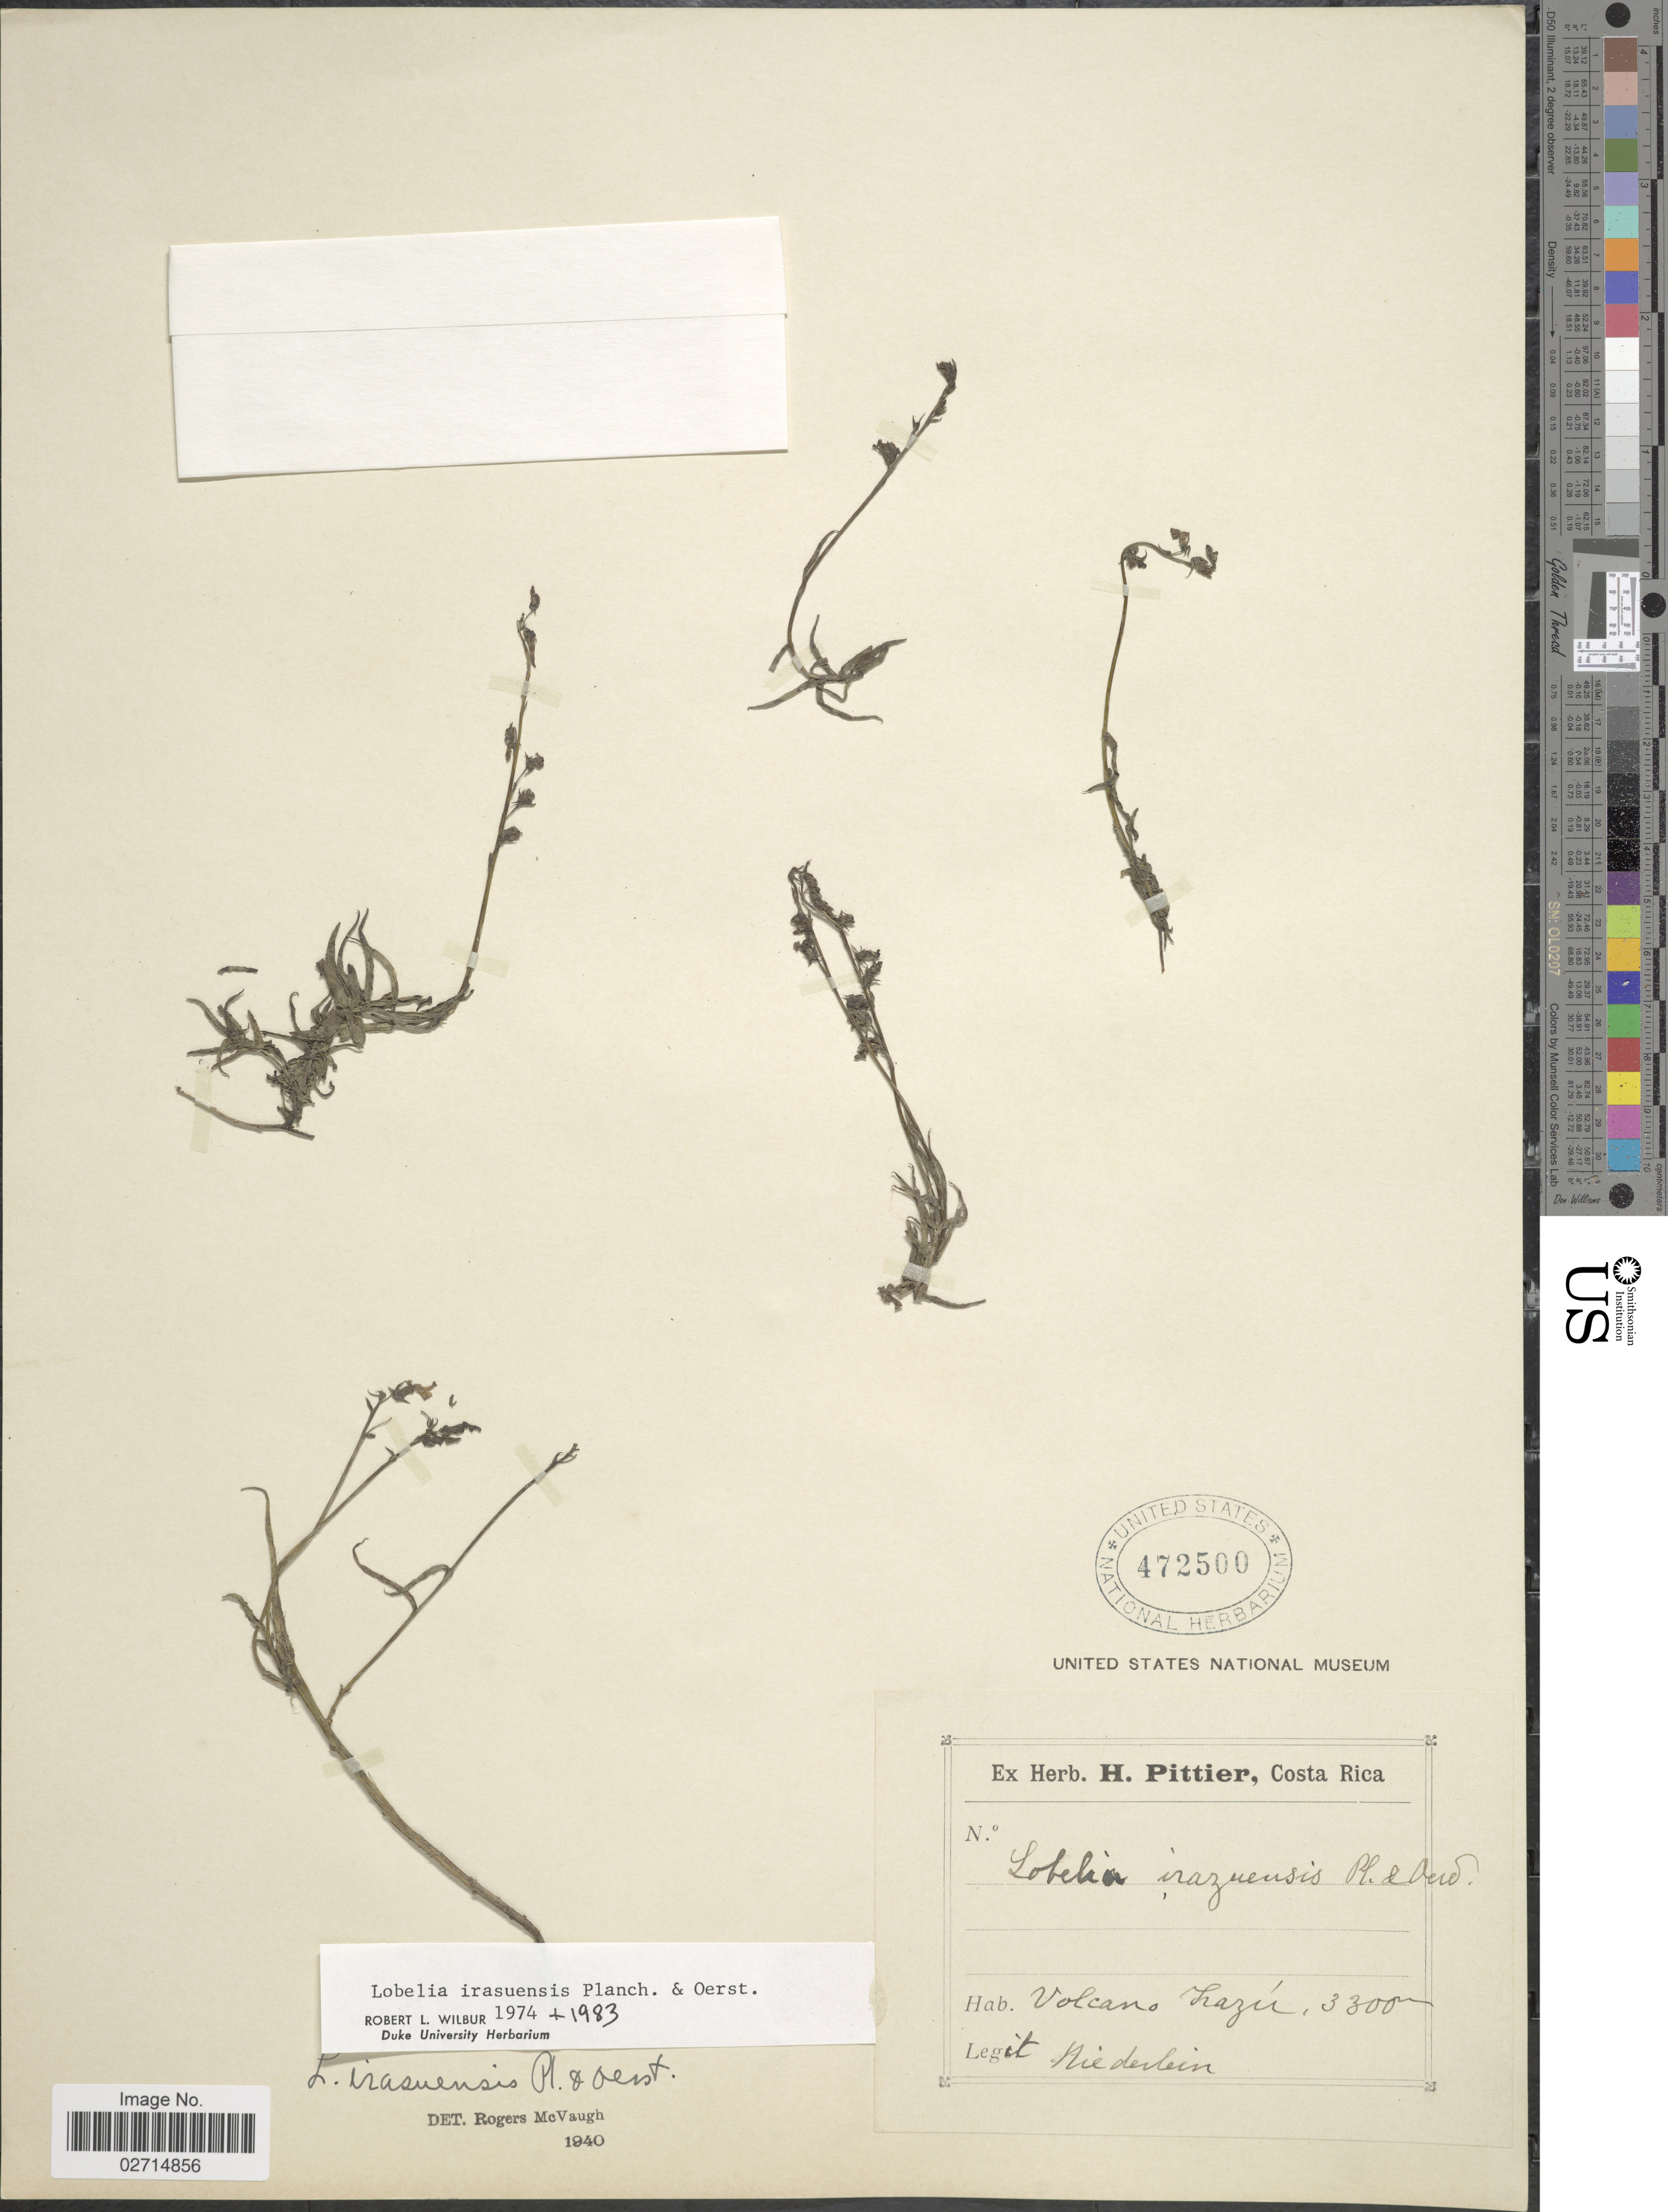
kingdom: Plantae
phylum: Tracheophyta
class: Magnoliopsida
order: Asterales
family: Campanulaceae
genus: Lobelia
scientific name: Lobelia irasuensis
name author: Planch. & Oerst.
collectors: Niederlein, --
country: Costa Rica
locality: Volcano Irazu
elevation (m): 3300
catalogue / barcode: US 472500